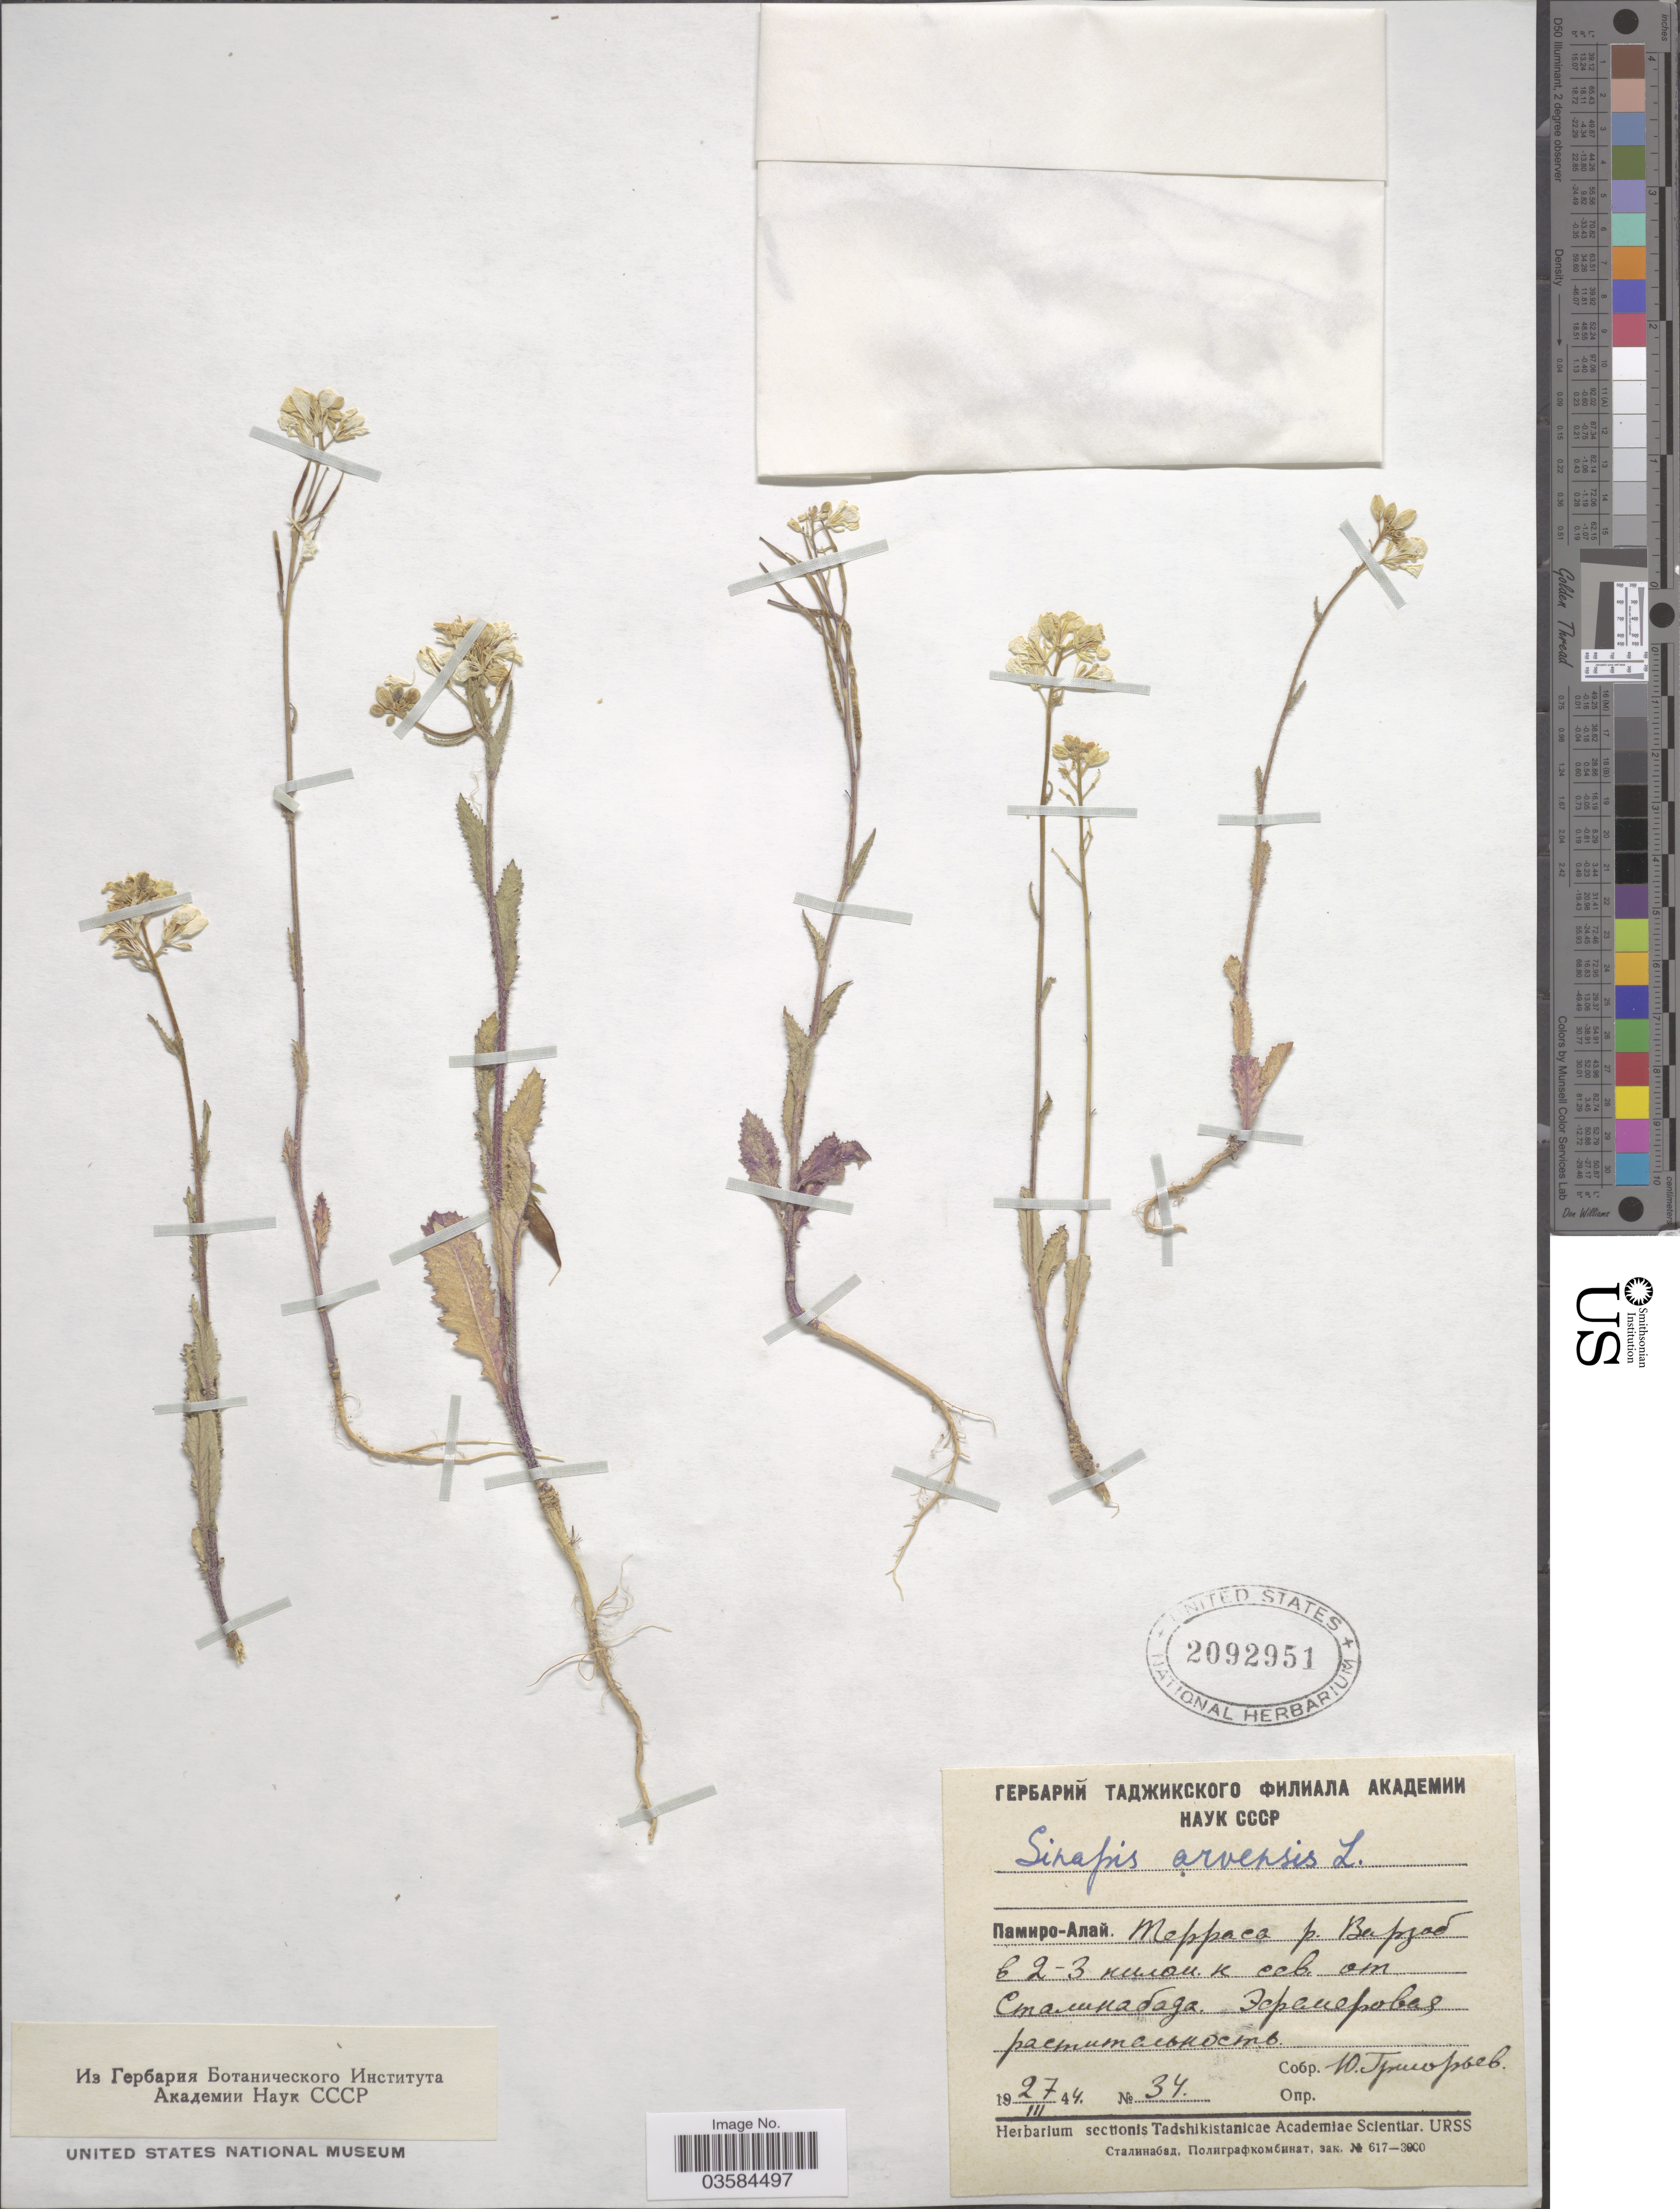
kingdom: Plantae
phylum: Tracheophyta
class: Magnoliopsida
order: Brassicales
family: Brassicaceae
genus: Sinapis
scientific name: Sinapis arvensis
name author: L.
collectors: U. Grigorev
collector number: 34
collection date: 1944-03-27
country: Tajikistan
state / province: Dushanbe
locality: River Varzob, 2-3 km N of Stalinobad.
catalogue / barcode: US 2092951